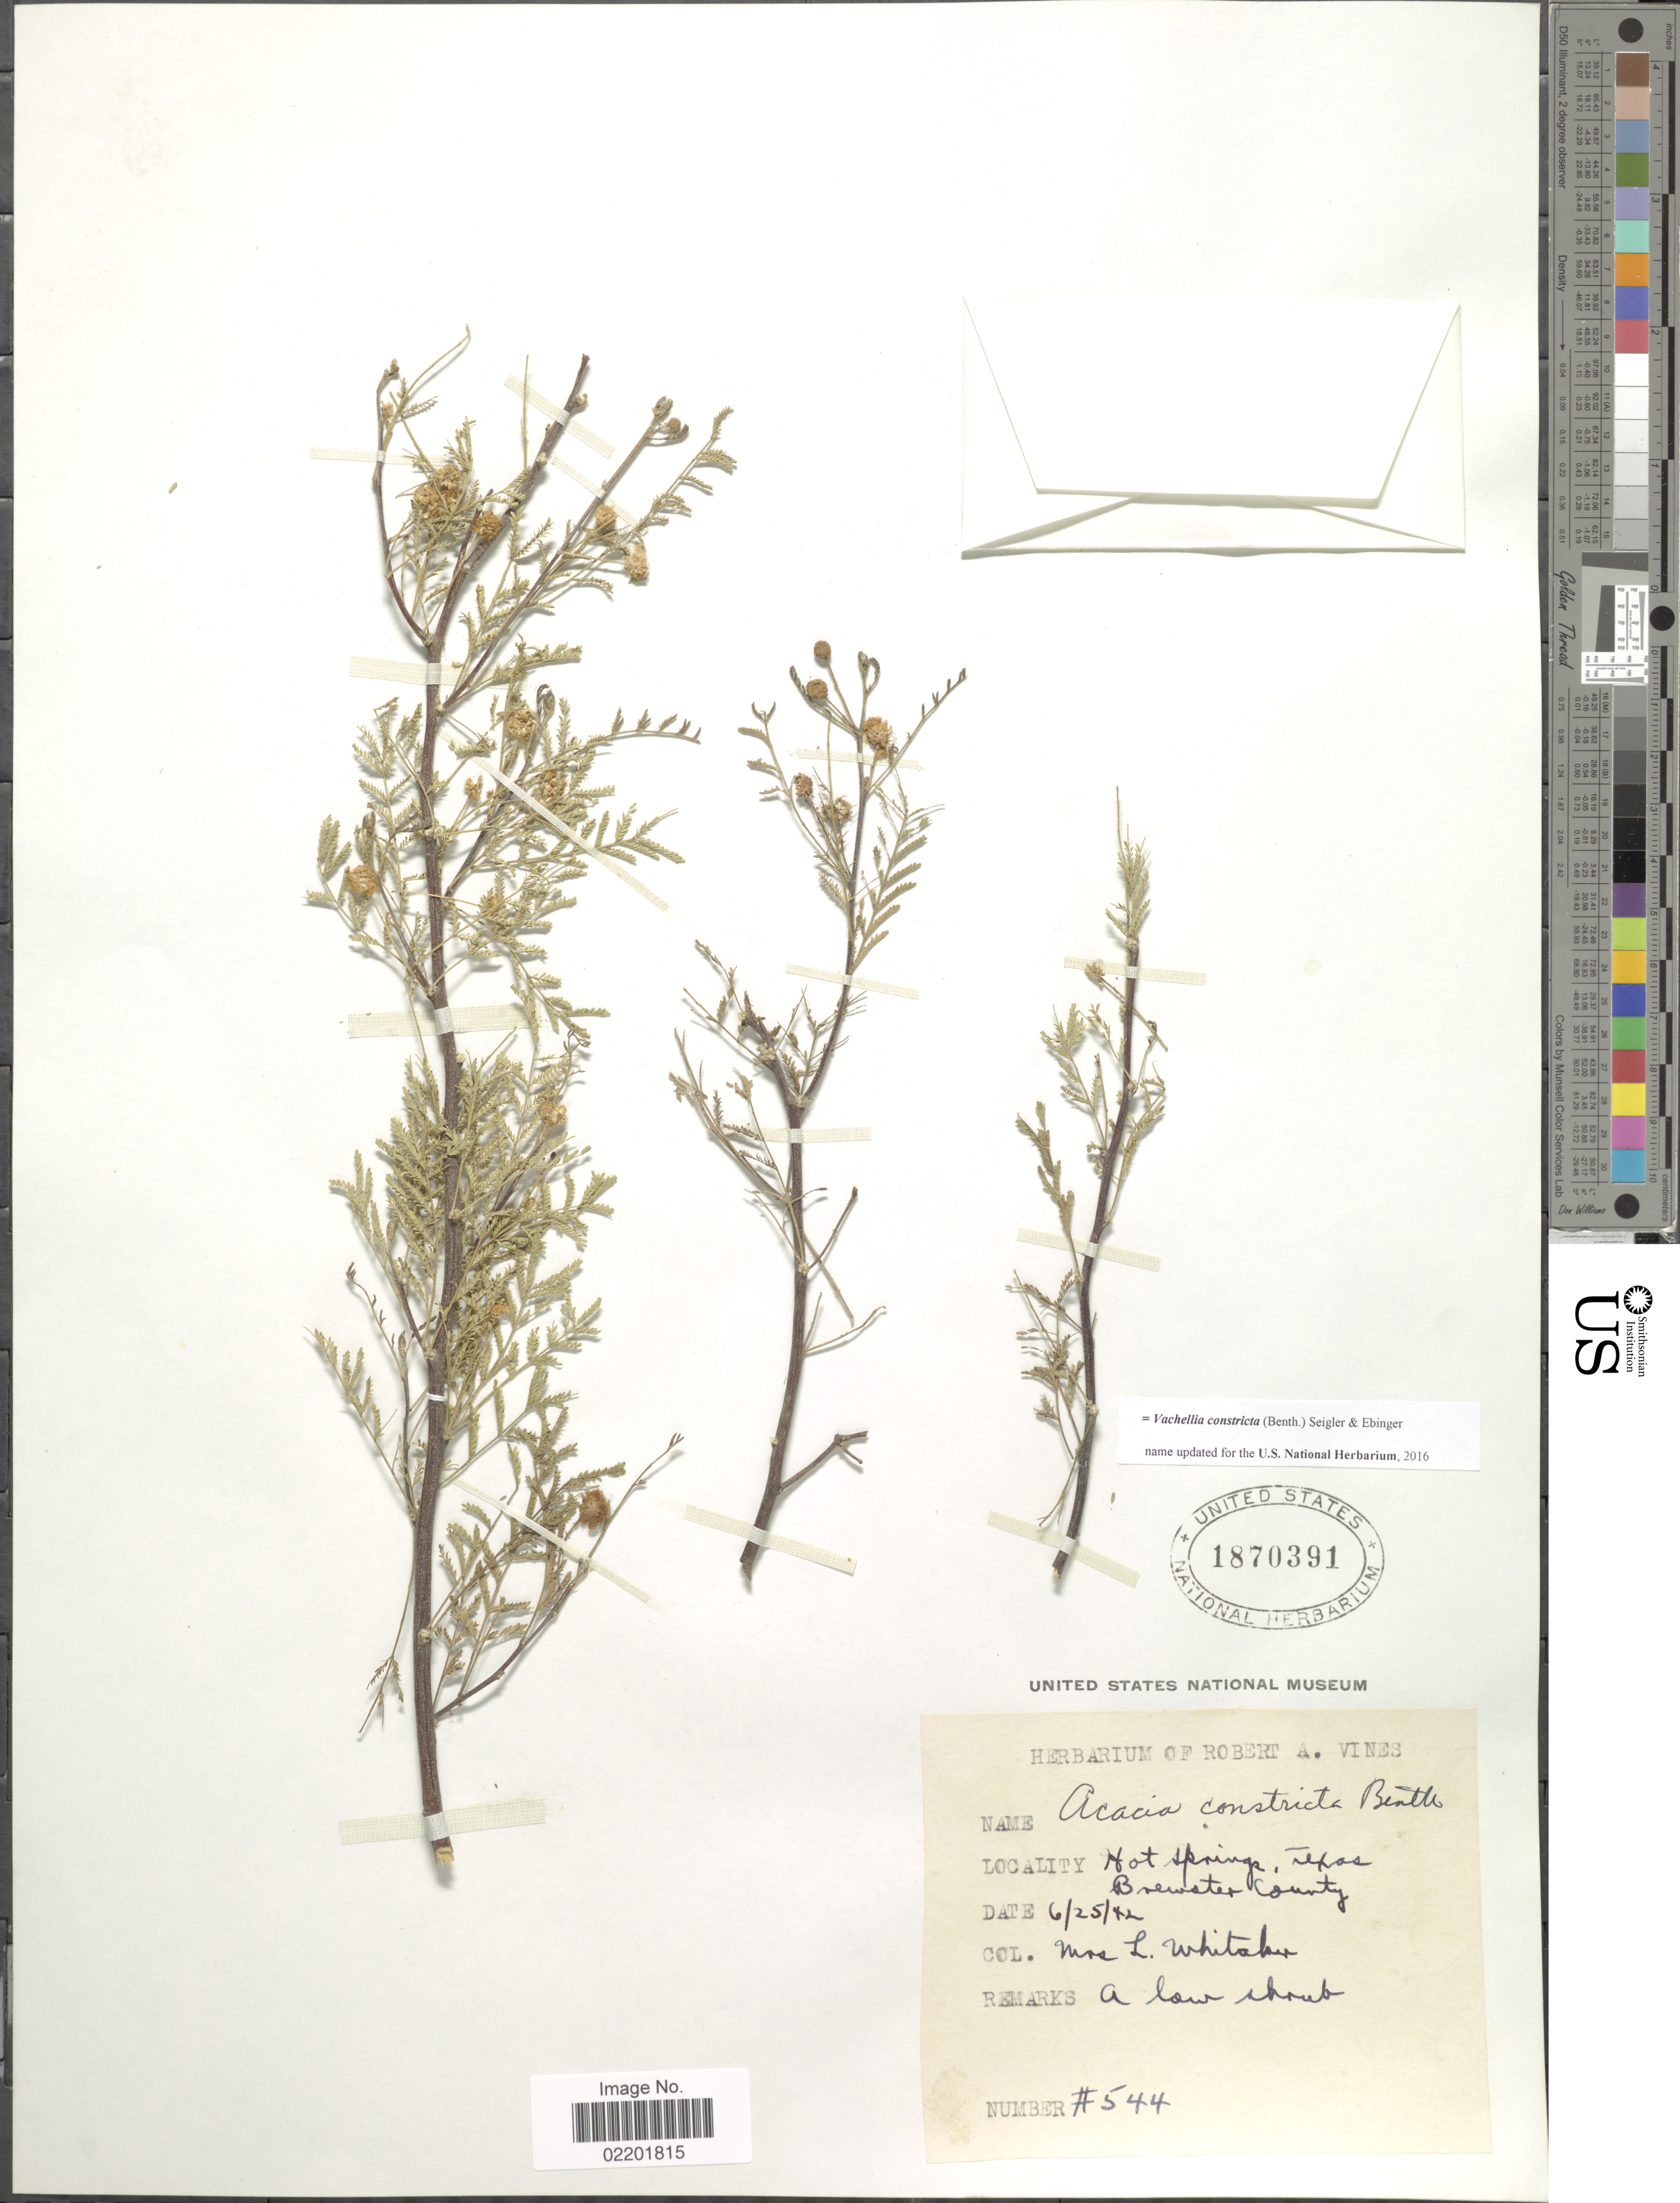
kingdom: Plantae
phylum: Tracheophyta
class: Magnoliopsida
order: Fabales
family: Fabaceae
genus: Vachellia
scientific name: Vachellia constricta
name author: (Benth.) Seigler & Ebinger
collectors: L. Whitaker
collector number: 544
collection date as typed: Transcribed d/m/y: 25/6/42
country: United States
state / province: Texas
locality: Hot Springs, Brewster County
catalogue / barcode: US 1870391